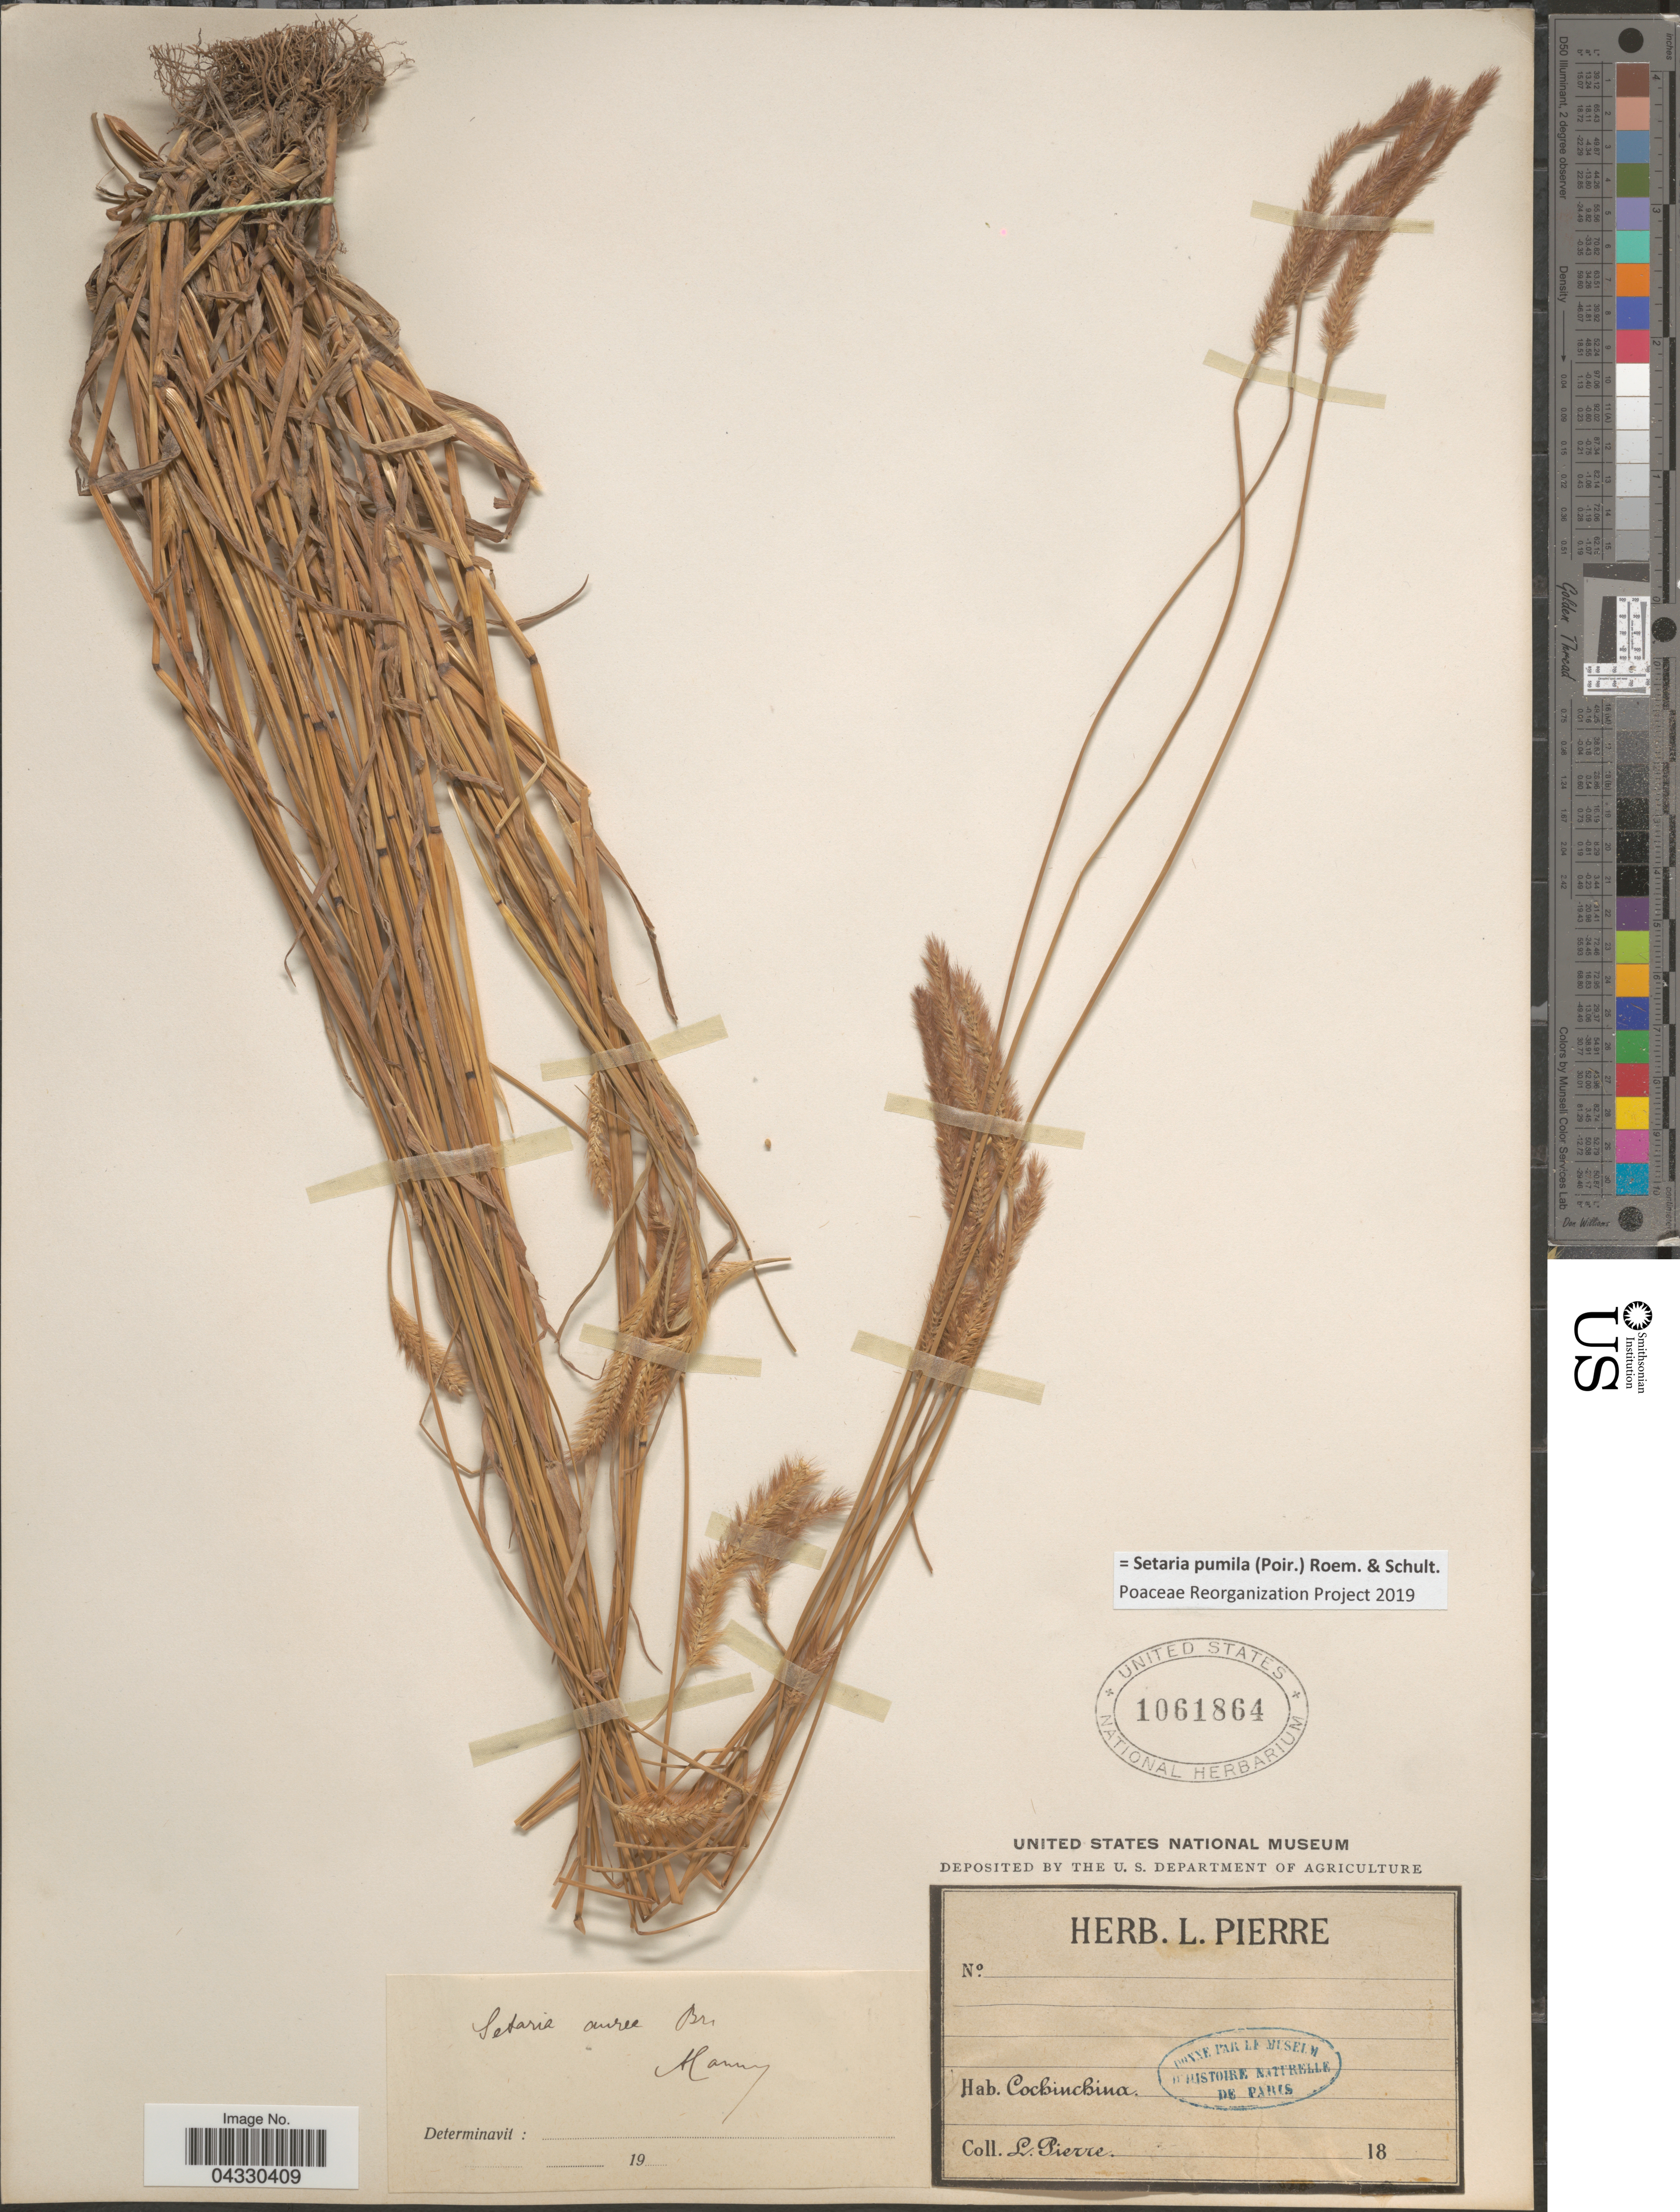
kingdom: Plantae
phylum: Tracheophyta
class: Liliopsida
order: Poales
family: Poaceae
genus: Setaria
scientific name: Setaria pumila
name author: (Poir.) Roem. & Schult.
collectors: L. Pierre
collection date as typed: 18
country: Vietnam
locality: Cochinchina.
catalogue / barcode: US 1061864